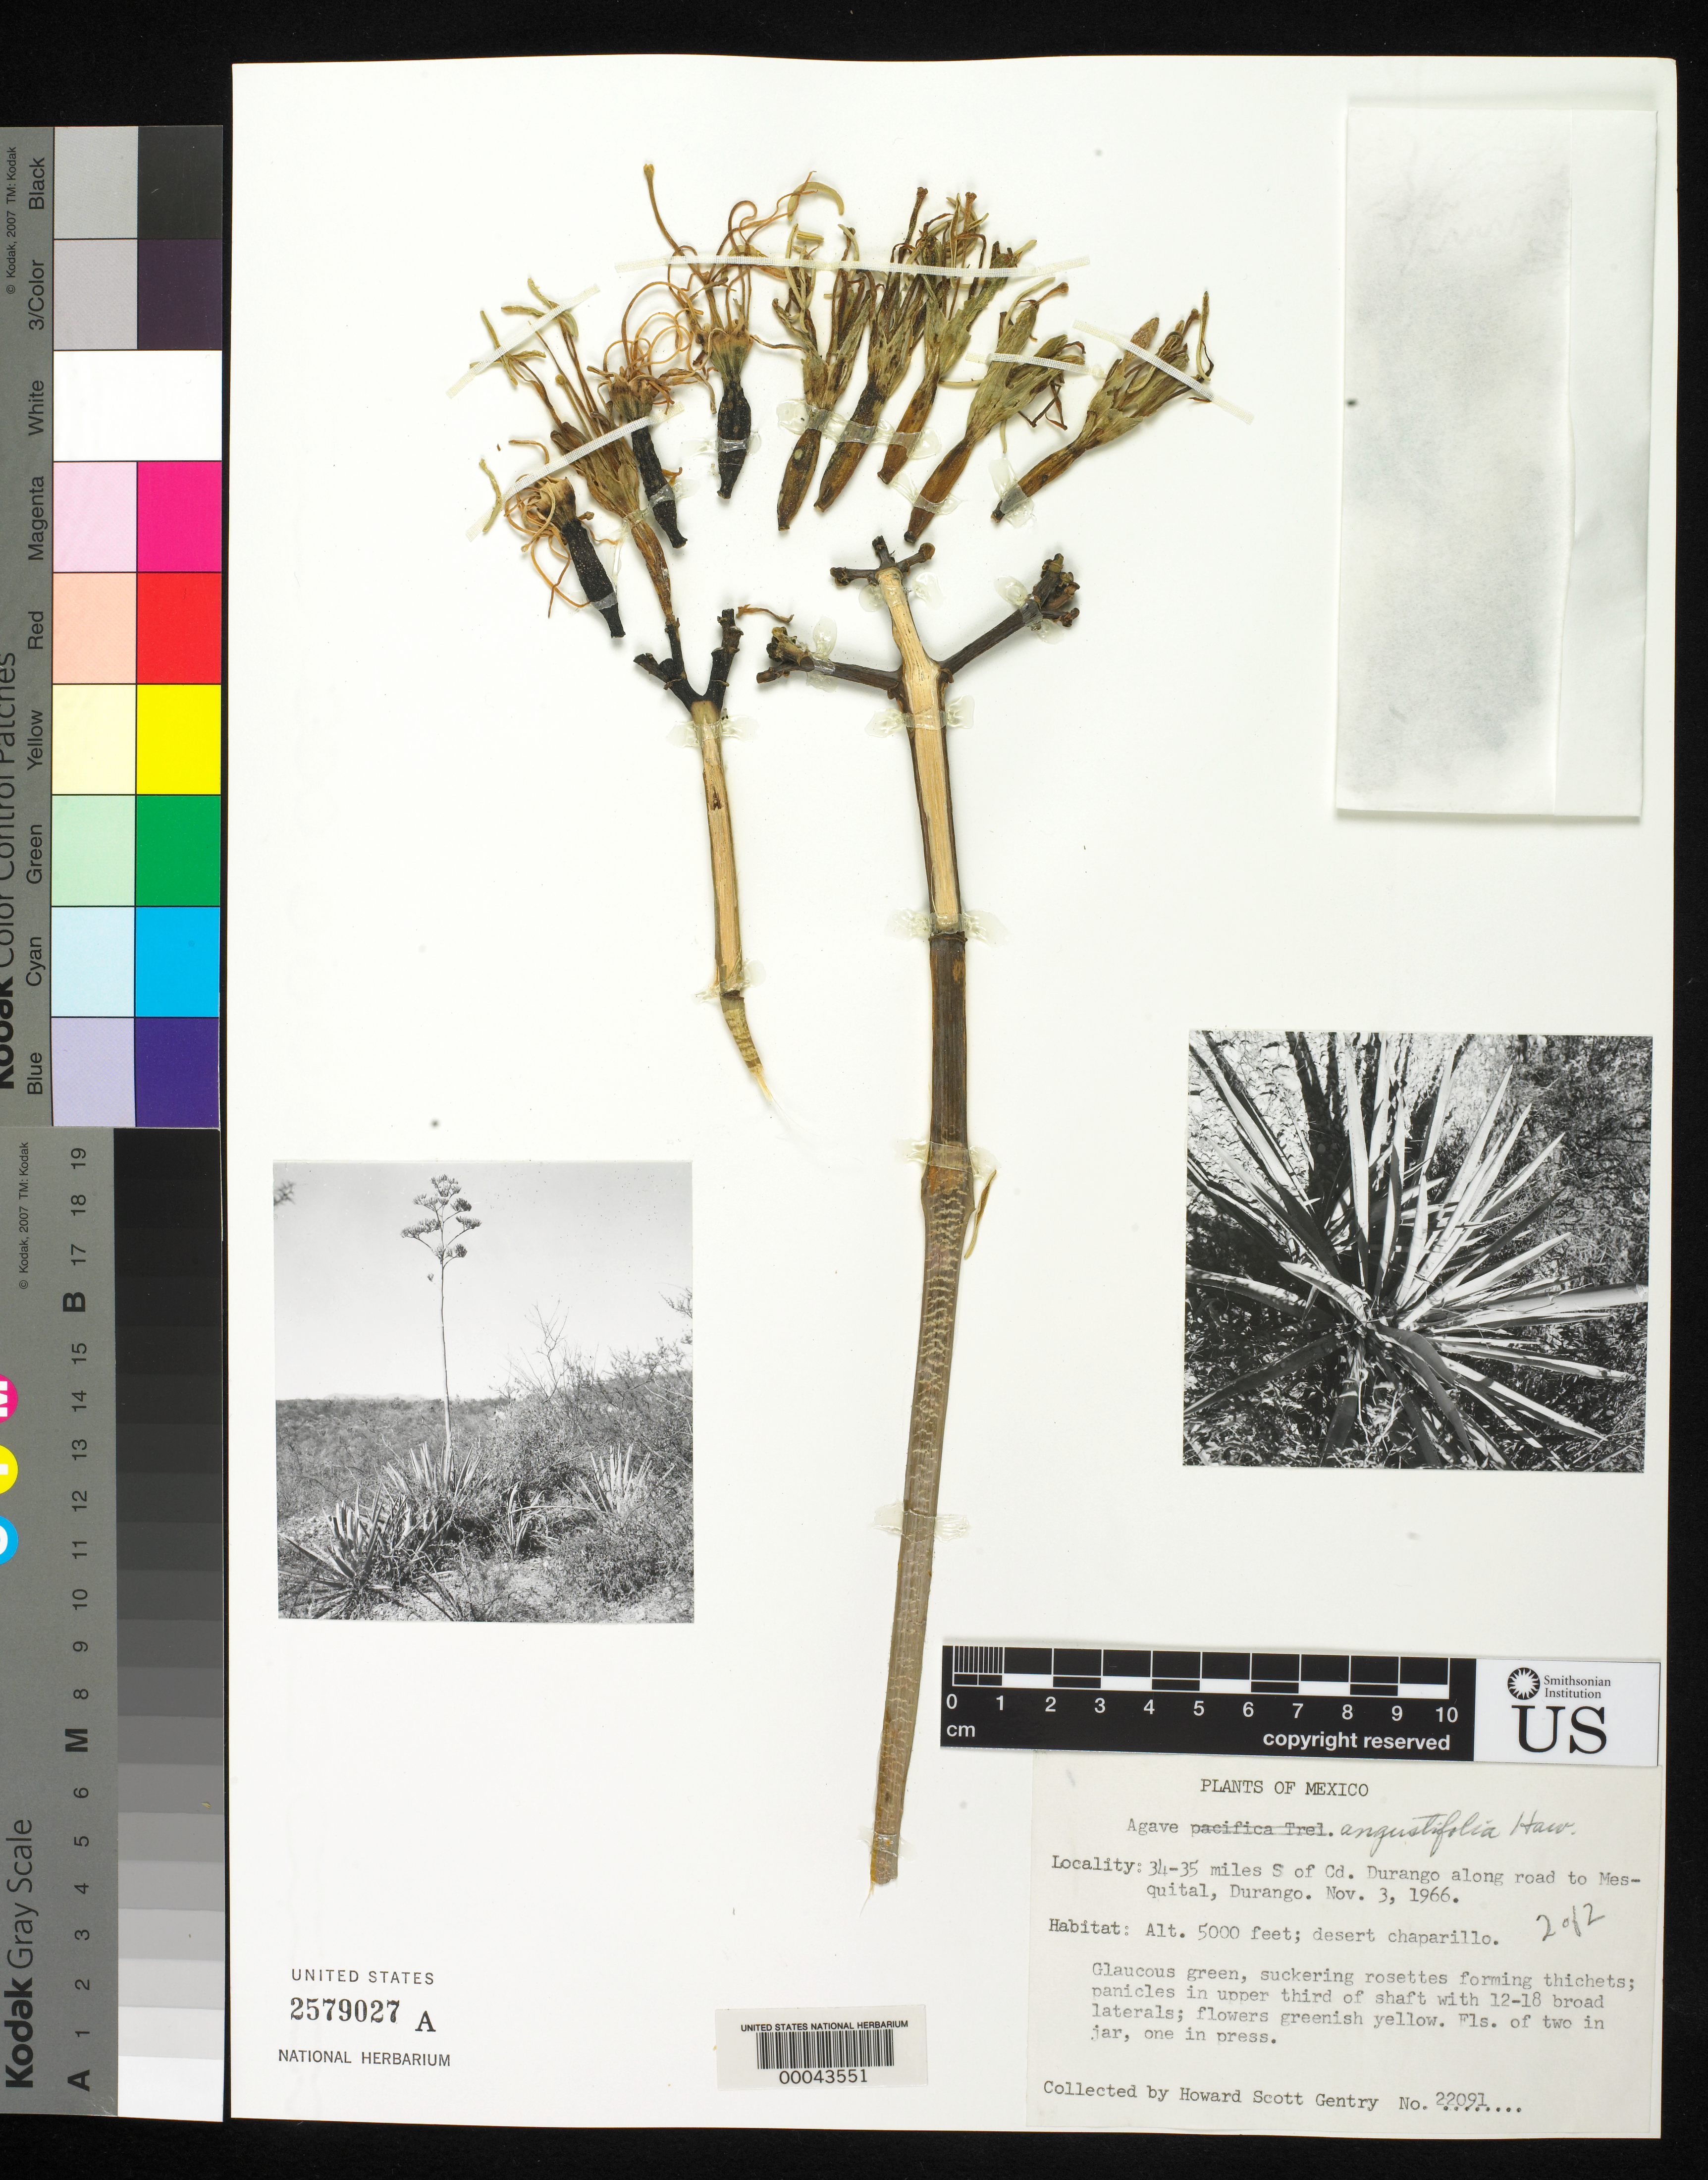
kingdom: Plantae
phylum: Tracheophyta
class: Liliopsida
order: Asparagales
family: Asparagaceae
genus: Agave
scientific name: Agave angustifolia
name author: Haw.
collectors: H. S. Gentry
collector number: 22091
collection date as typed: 03 Nov 1966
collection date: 1966-11-03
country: Mexico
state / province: Durango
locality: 34-35 mi S of cd. Durango along road to Mezquital.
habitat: Desert chaparillo.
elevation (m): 1524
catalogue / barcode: US 2579027A